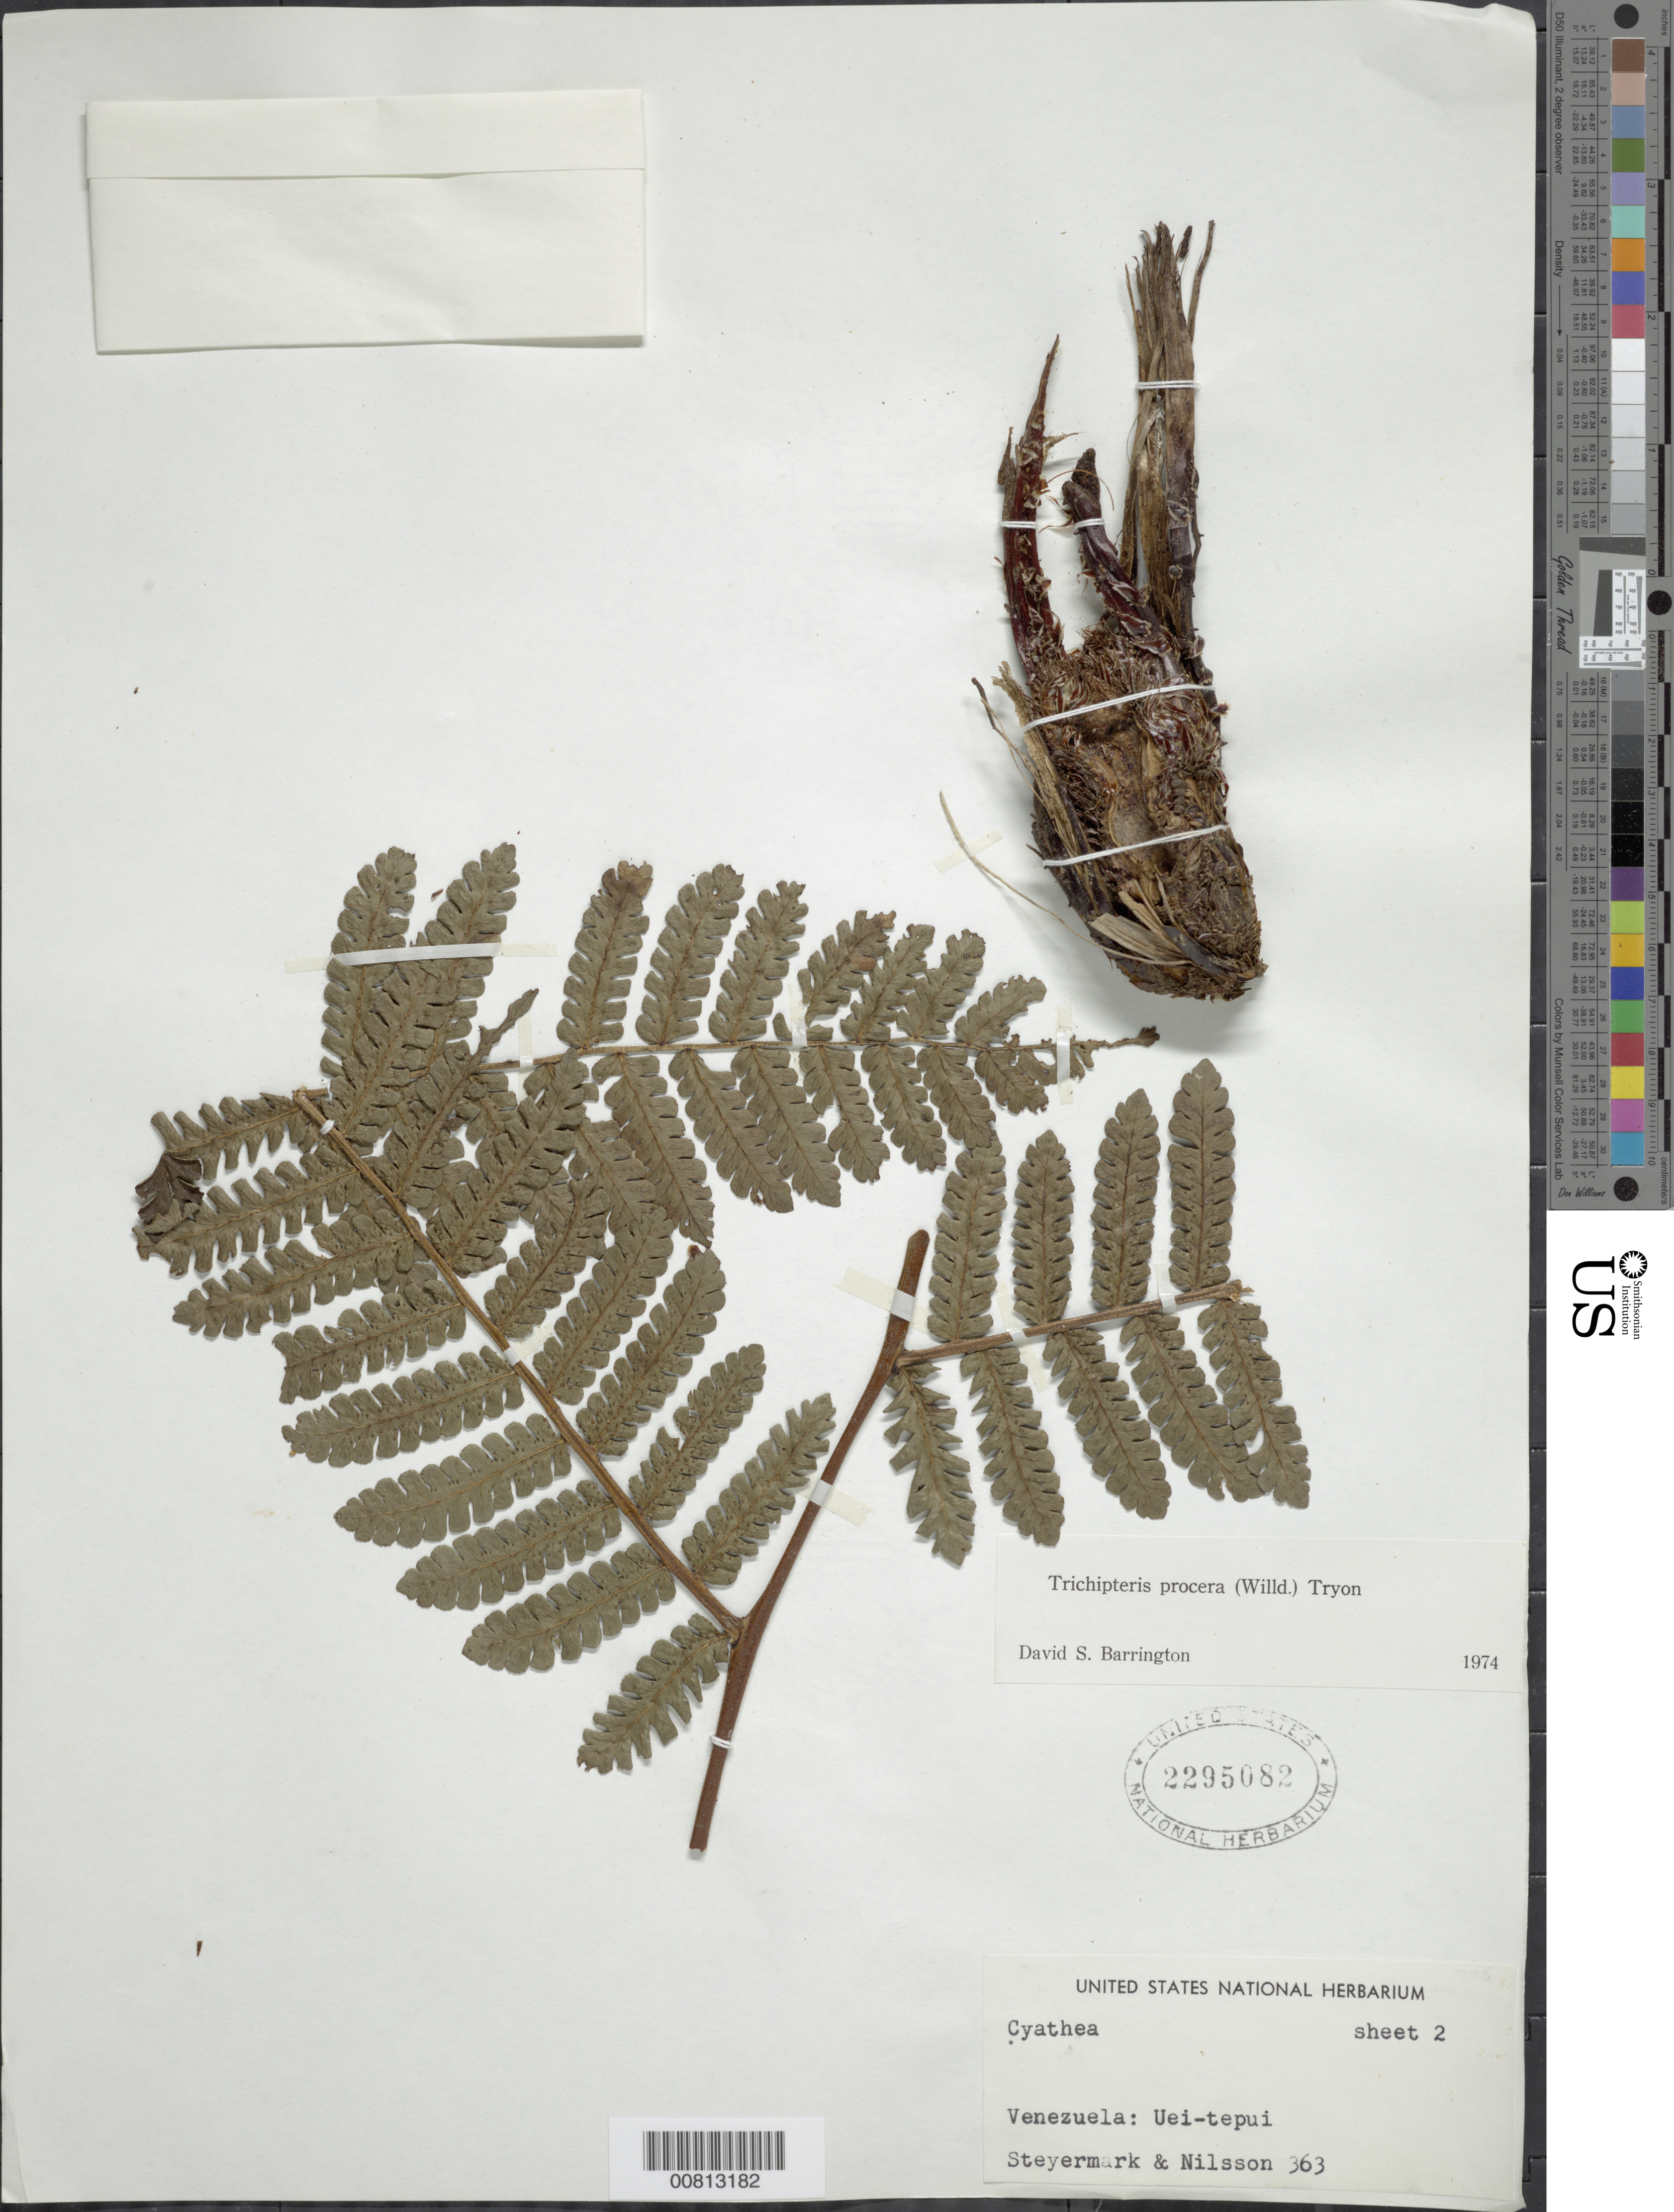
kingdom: Plantae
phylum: Tracheophyta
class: Polypodiopsida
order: Cyatheales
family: Cyatheaceae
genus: Cyathea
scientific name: Cyathea pungens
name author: (Willd.) Domin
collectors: Steyermark, -- & Nilsson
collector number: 363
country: Venezuela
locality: Uei-tepui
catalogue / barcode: US 2295082